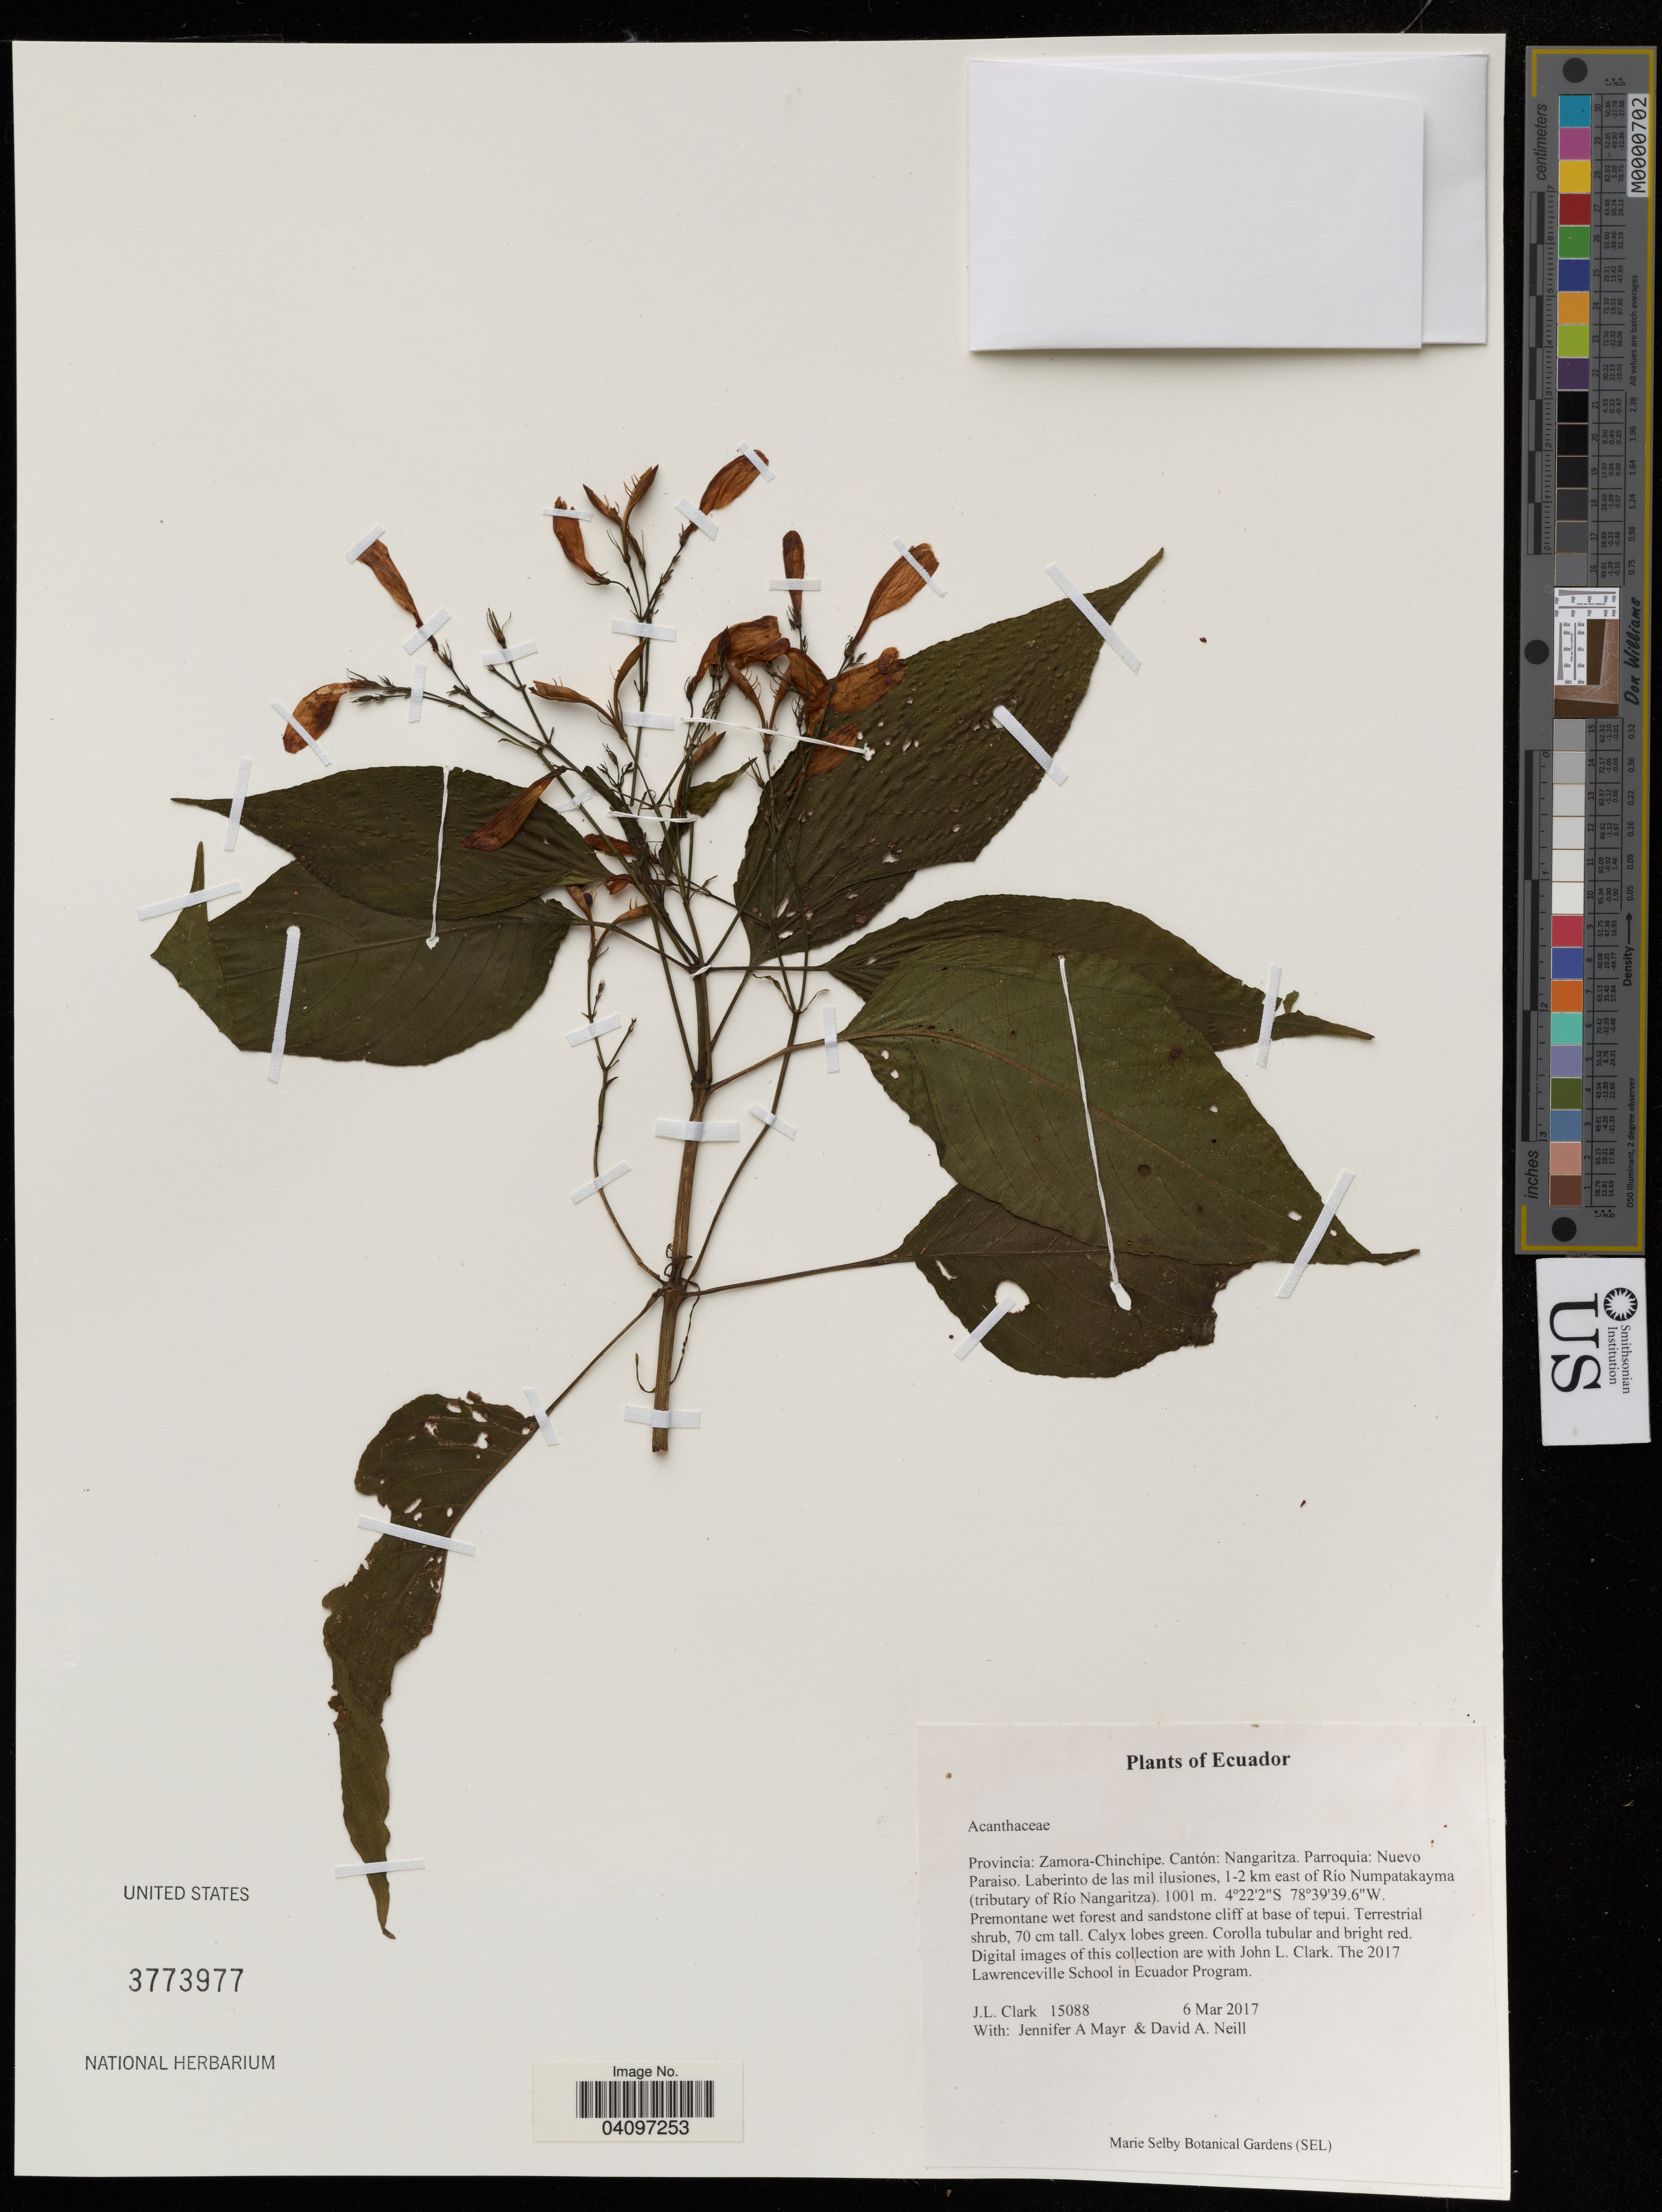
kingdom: Plantae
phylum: Tracheophyta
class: Magnoliopsida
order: Lamiales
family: Acanthaceae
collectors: J. Clark, J. Mayr & D. A. Neill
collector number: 15088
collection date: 2017-03-06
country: Ecuador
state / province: Zamora-Chinchipe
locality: Cantón: Nangaritza. Parroquia: Nuevo Paraiso. Laberinto de las mil ilusiones, 1-2 km east of Río Numpatakayma (tributary of Río Nangaritza).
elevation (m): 1001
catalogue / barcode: US 3773977